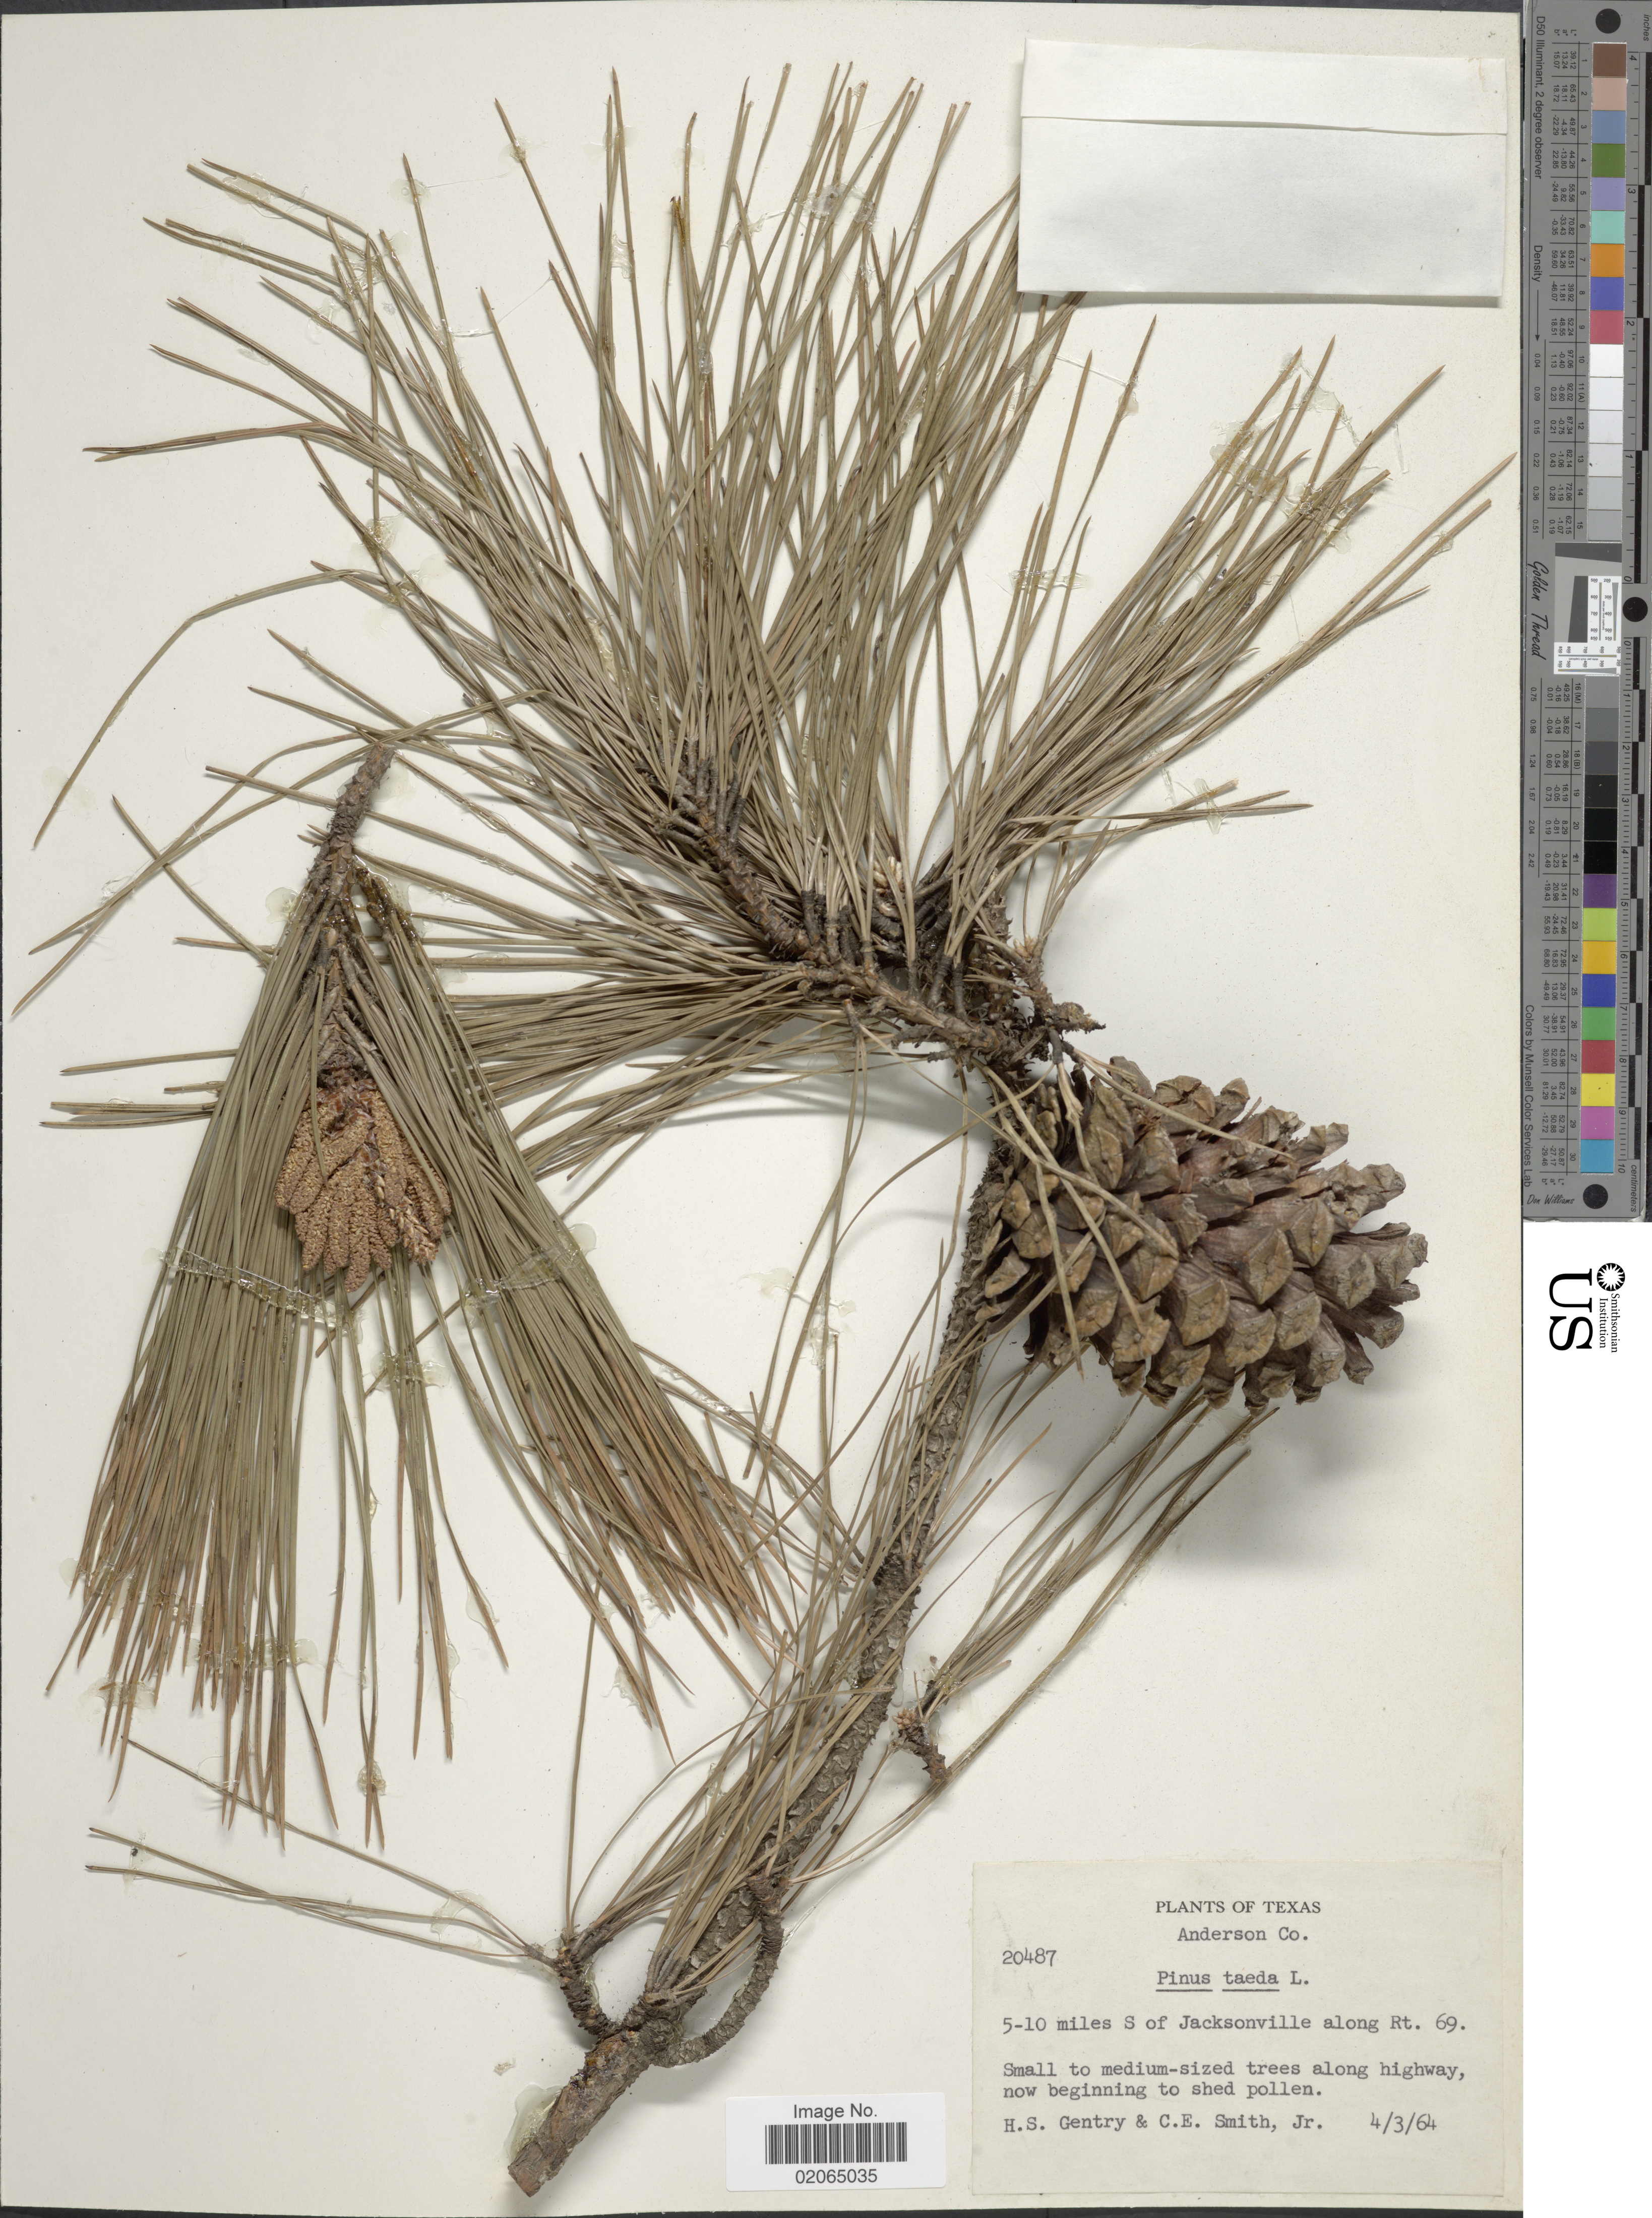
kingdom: Plantae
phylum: Tracheophyta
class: Pinopsida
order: Pinales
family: Pinaceae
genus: Pinus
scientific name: Pinus taeda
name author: L.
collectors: H. S. Gentry & C. E. Smith Jr.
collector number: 20487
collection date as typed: Transcribed d/m/y: 3/4/64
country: United States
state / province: Texas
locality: Anderson Co. 5-10 miles S of Jacksonville along Rt. 69, along highway, now beginning to shed pollen